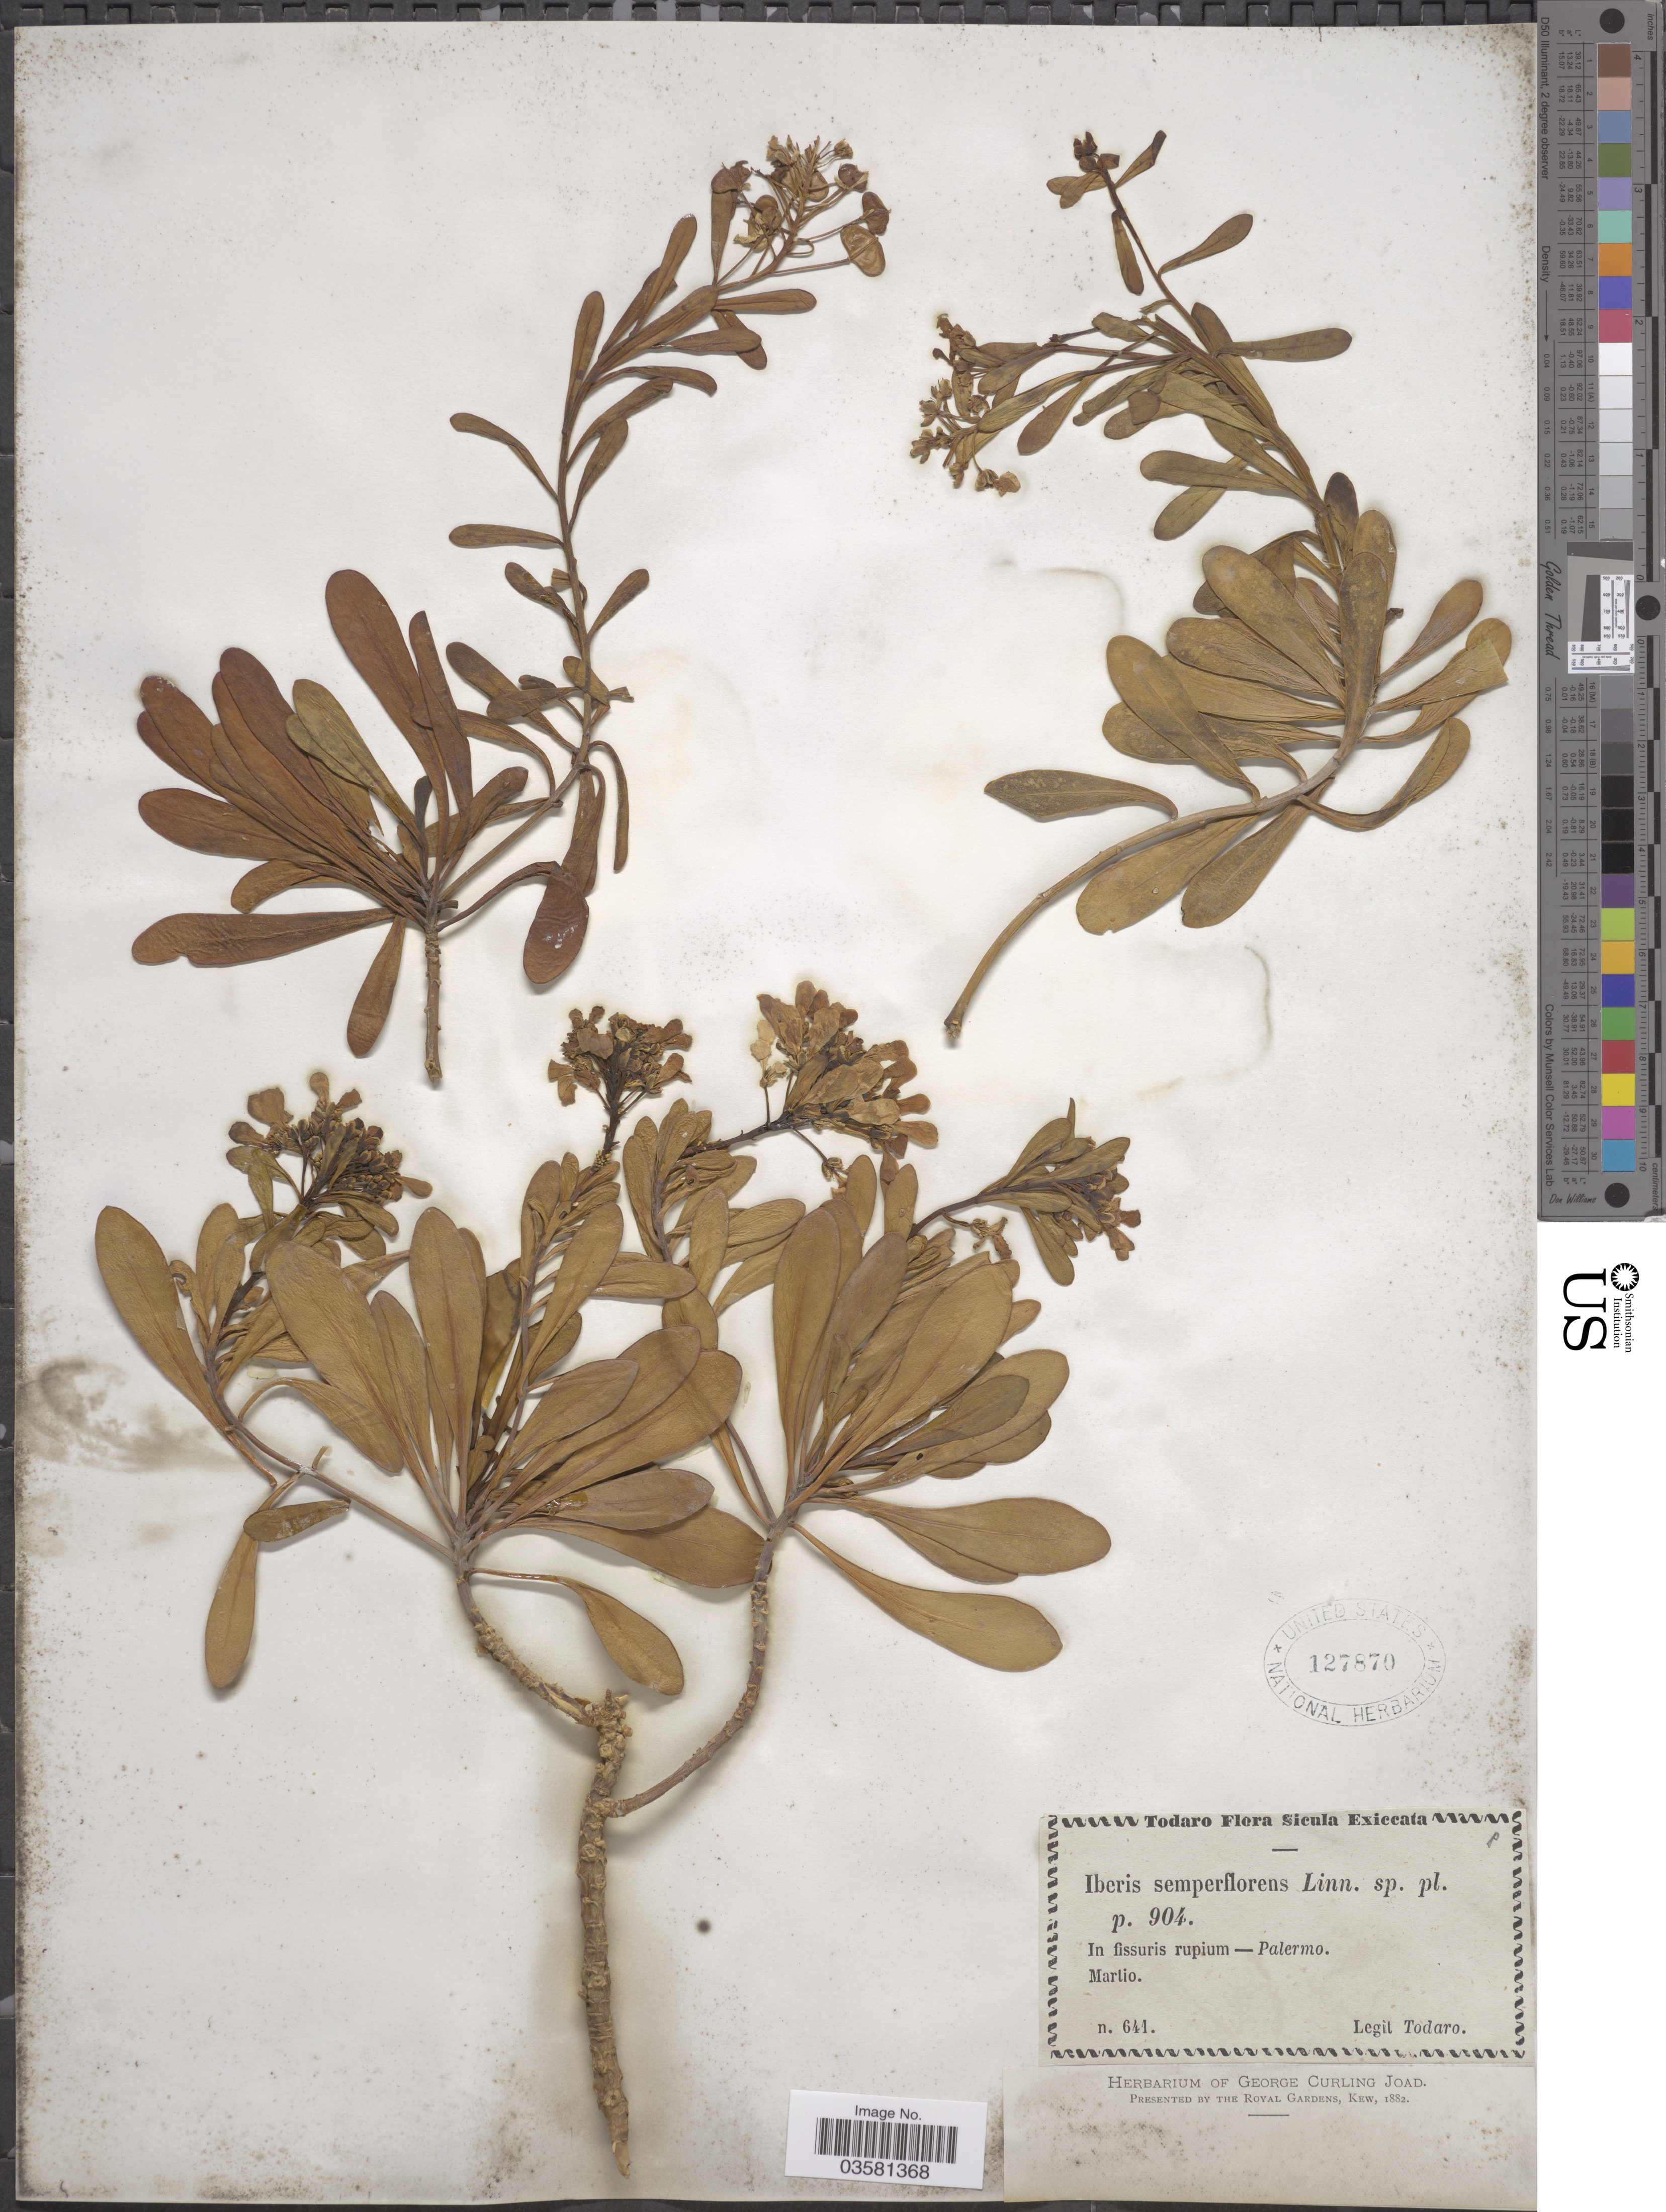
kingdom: Plantae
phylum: Tracheophyta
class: Magnoliopsida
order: Brassicales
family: Brassicaceae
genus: Iberis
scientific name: Iberis semperflorens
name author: L.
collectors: Todaro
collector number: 641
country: Italy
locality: In fissuris rupium - Palermo.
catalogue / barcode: US 127870